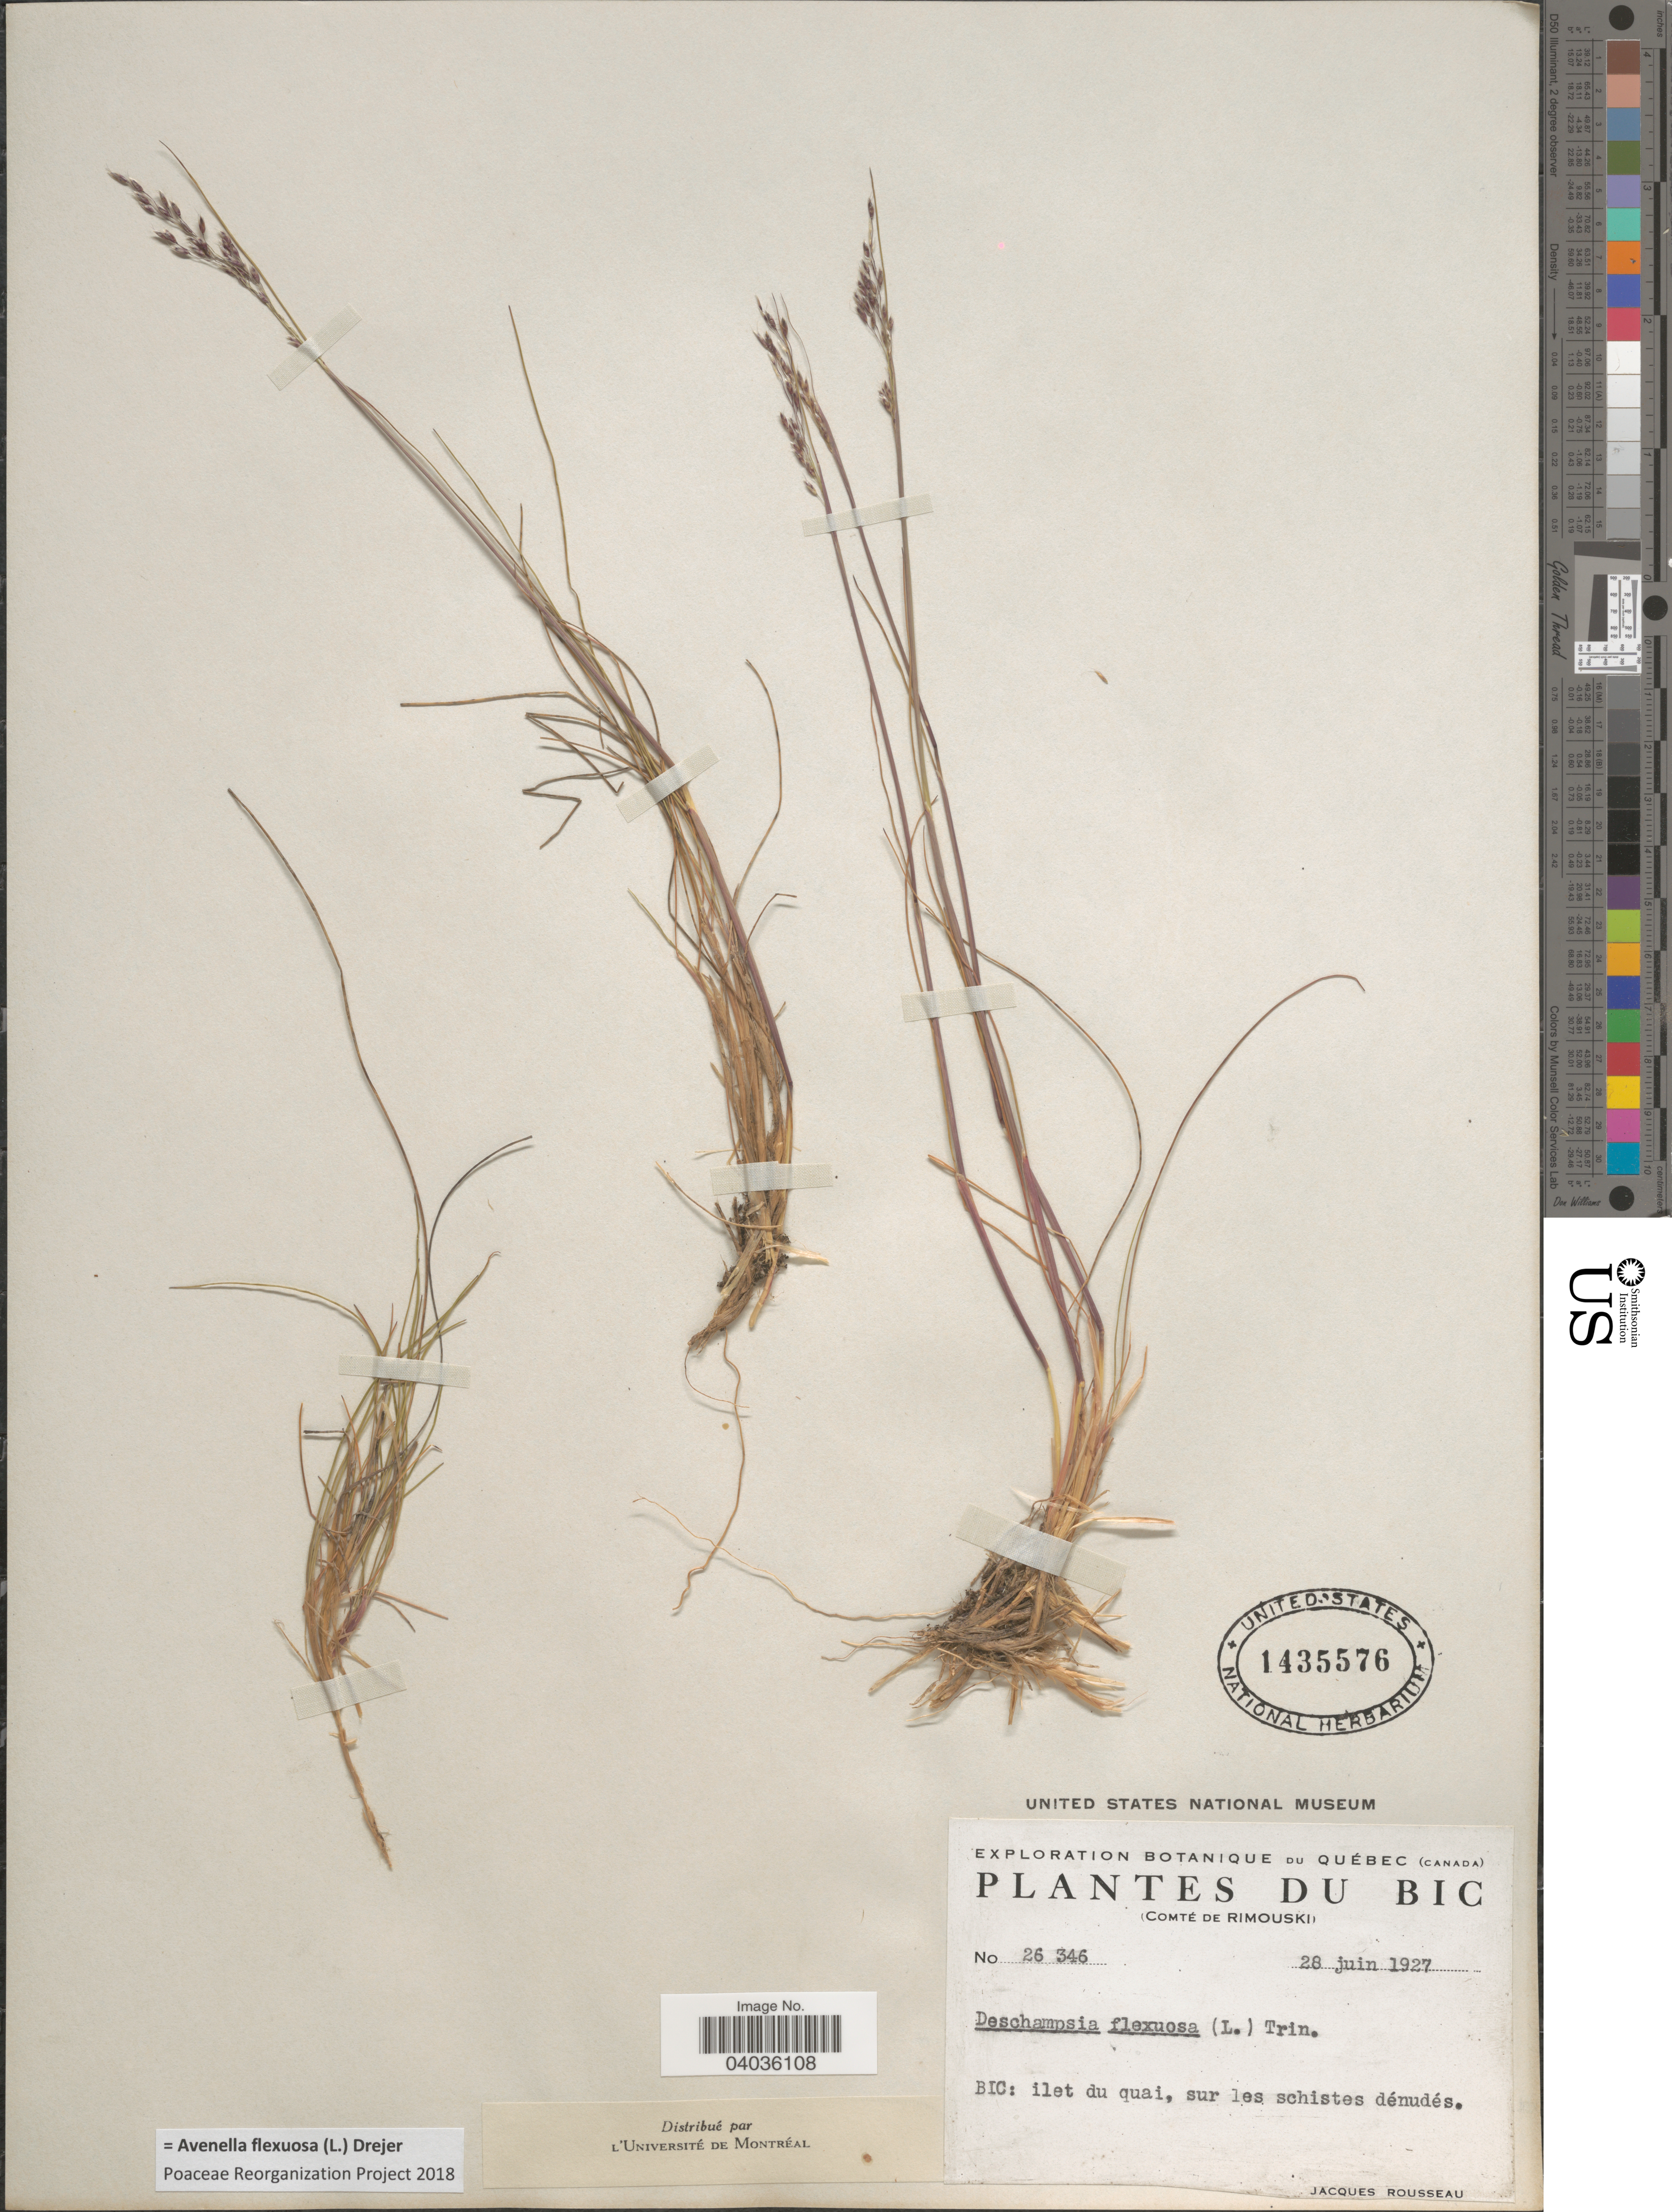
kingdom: Plantae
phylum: Tracheophyta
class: Liliopsida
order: Poales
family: Poaceae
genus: Avenella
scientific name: Avenella flexuosa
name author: (L.) Drejer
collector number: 26346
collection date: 1927-06-28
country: Canada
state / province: Quebec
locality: Du Bic (Comté de Rimouski). Biv: ilet du quai, sur les schistes dénudés.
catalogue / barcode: US 1435576